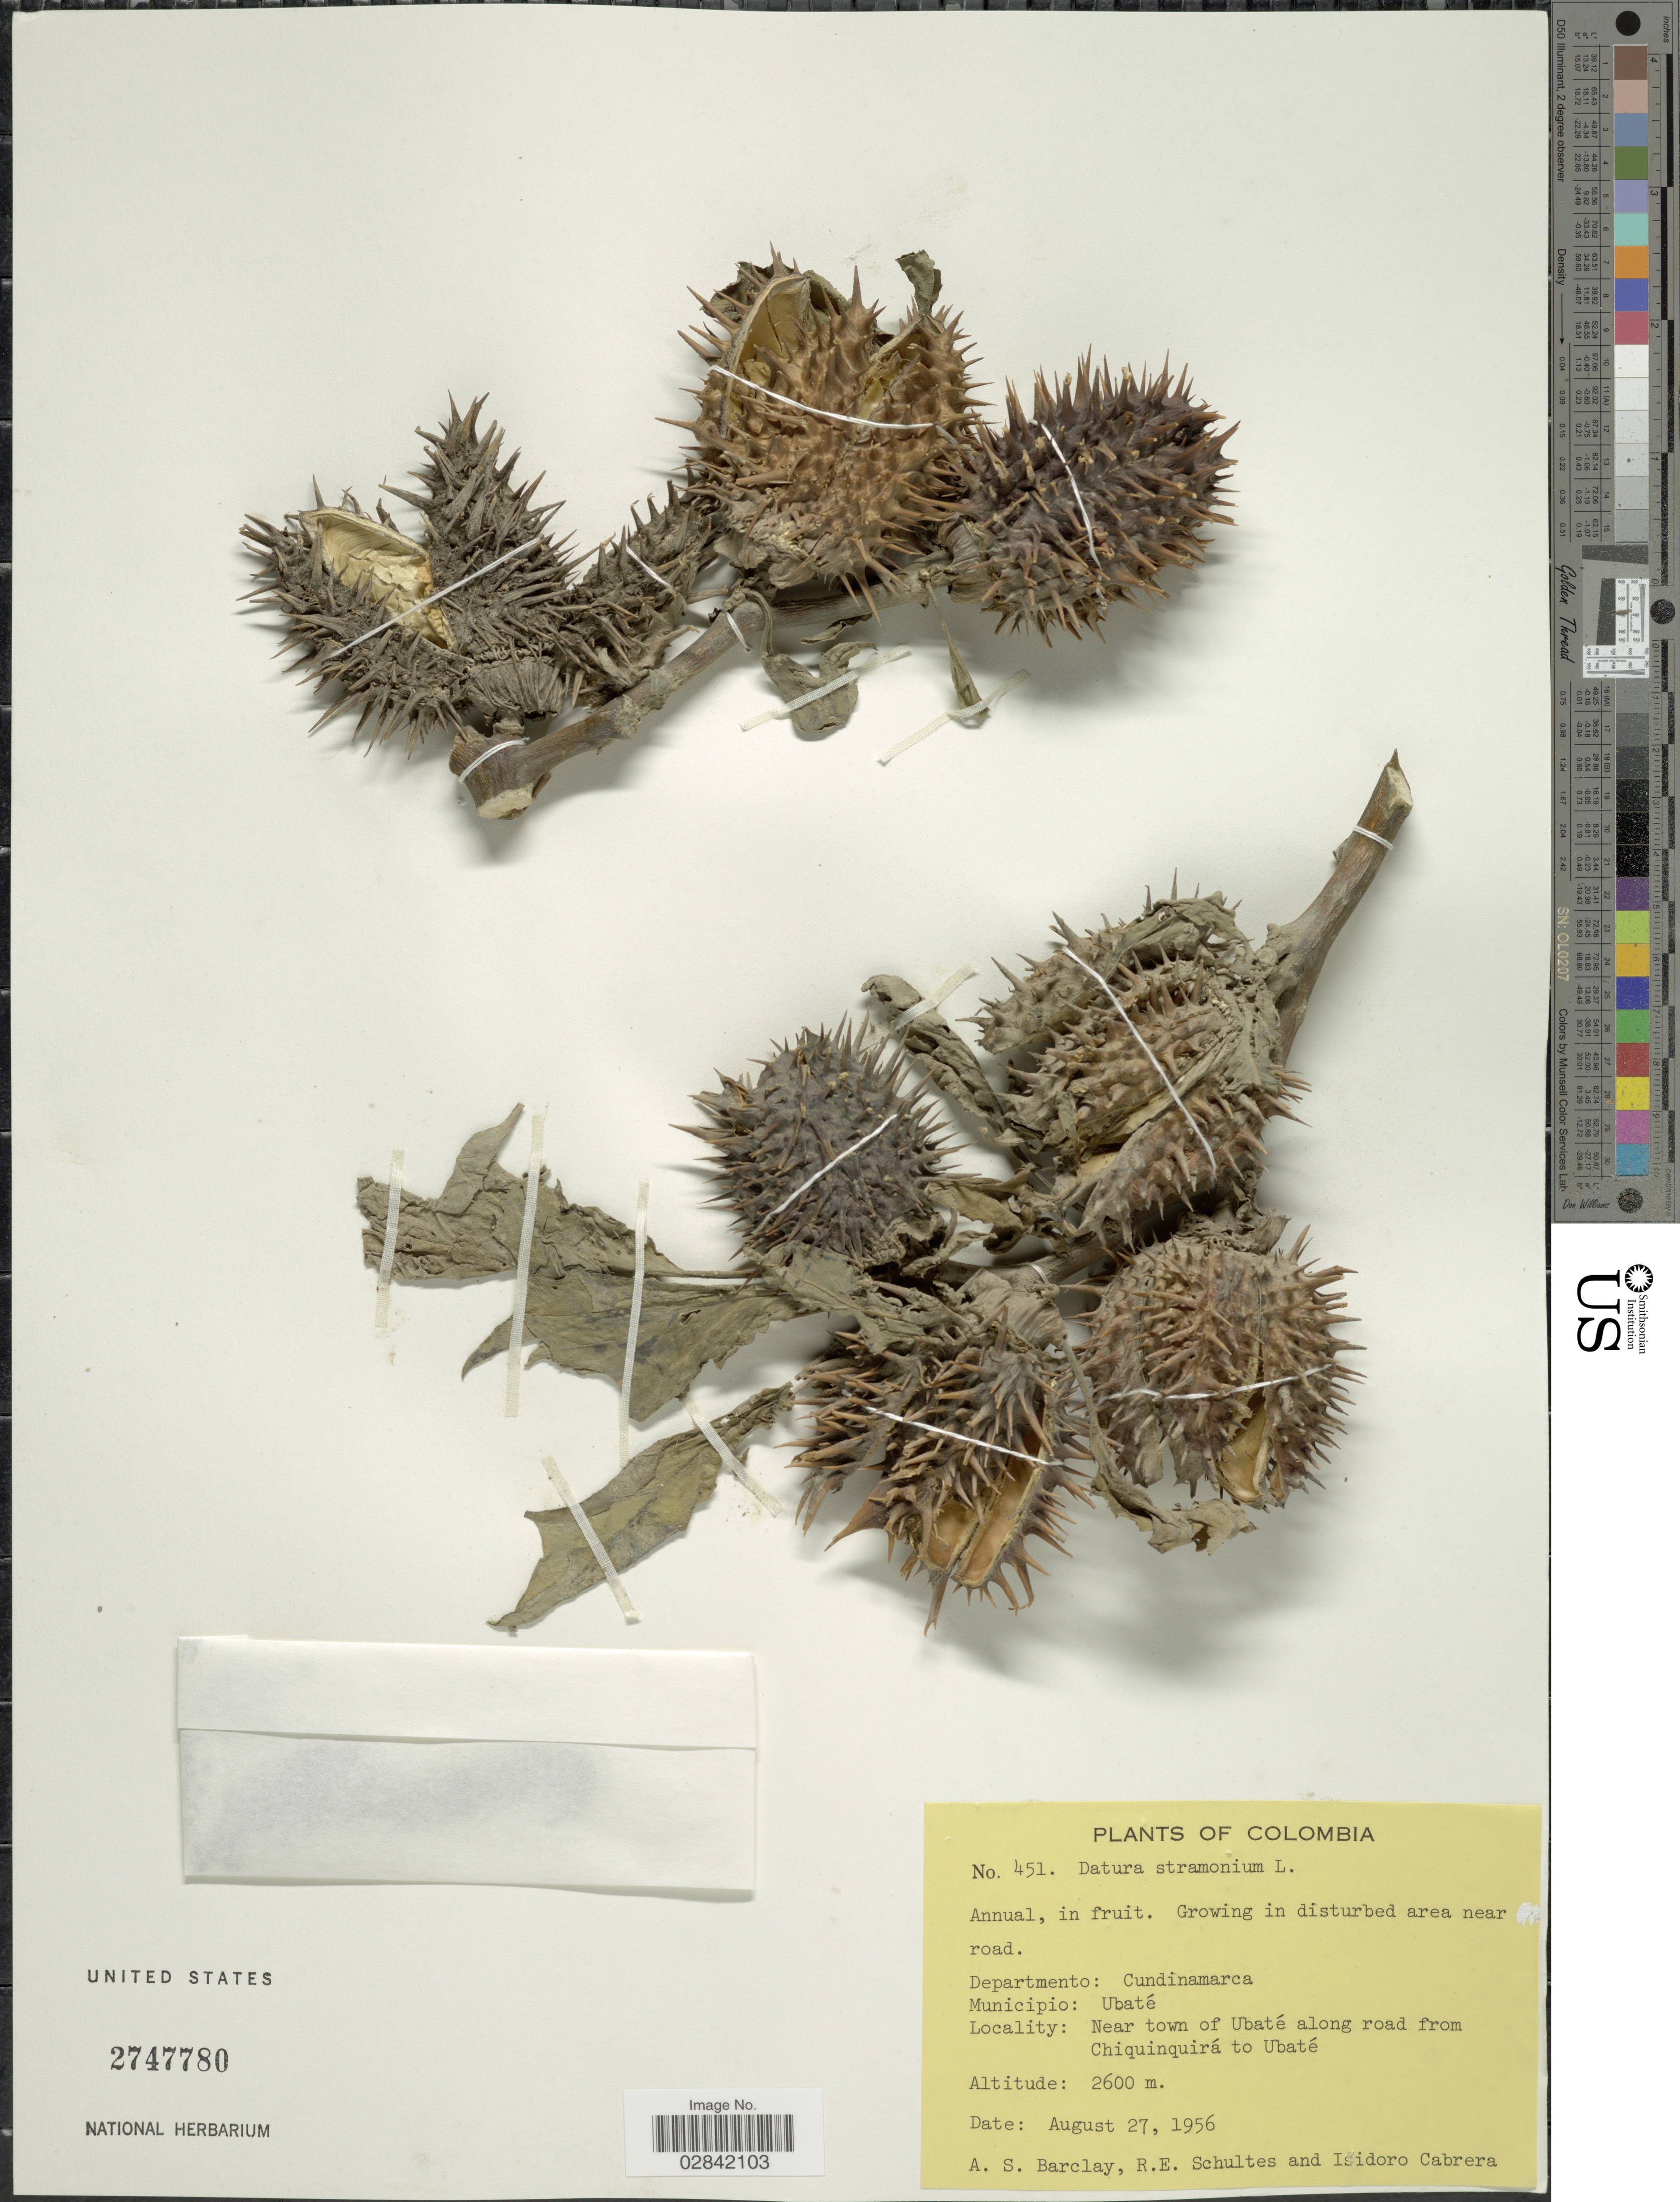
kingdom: Plantae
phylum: Tracheophyta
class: Magnoliopsida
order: Solanales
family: Solanaceae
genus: Datura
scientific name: Datura stramonium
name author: L.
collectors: A. S. Barclay, R. E. Schultes & I. Cabrera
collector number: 451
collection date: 1956-08-27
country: Colombia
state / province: Cundinamarca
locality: Departmento: Cundinamarca, Municipio: Ubaté, Near town of Ubaté along road from Chiquinquirá to Ubaté.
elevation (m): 2600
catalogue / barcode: US 2747780